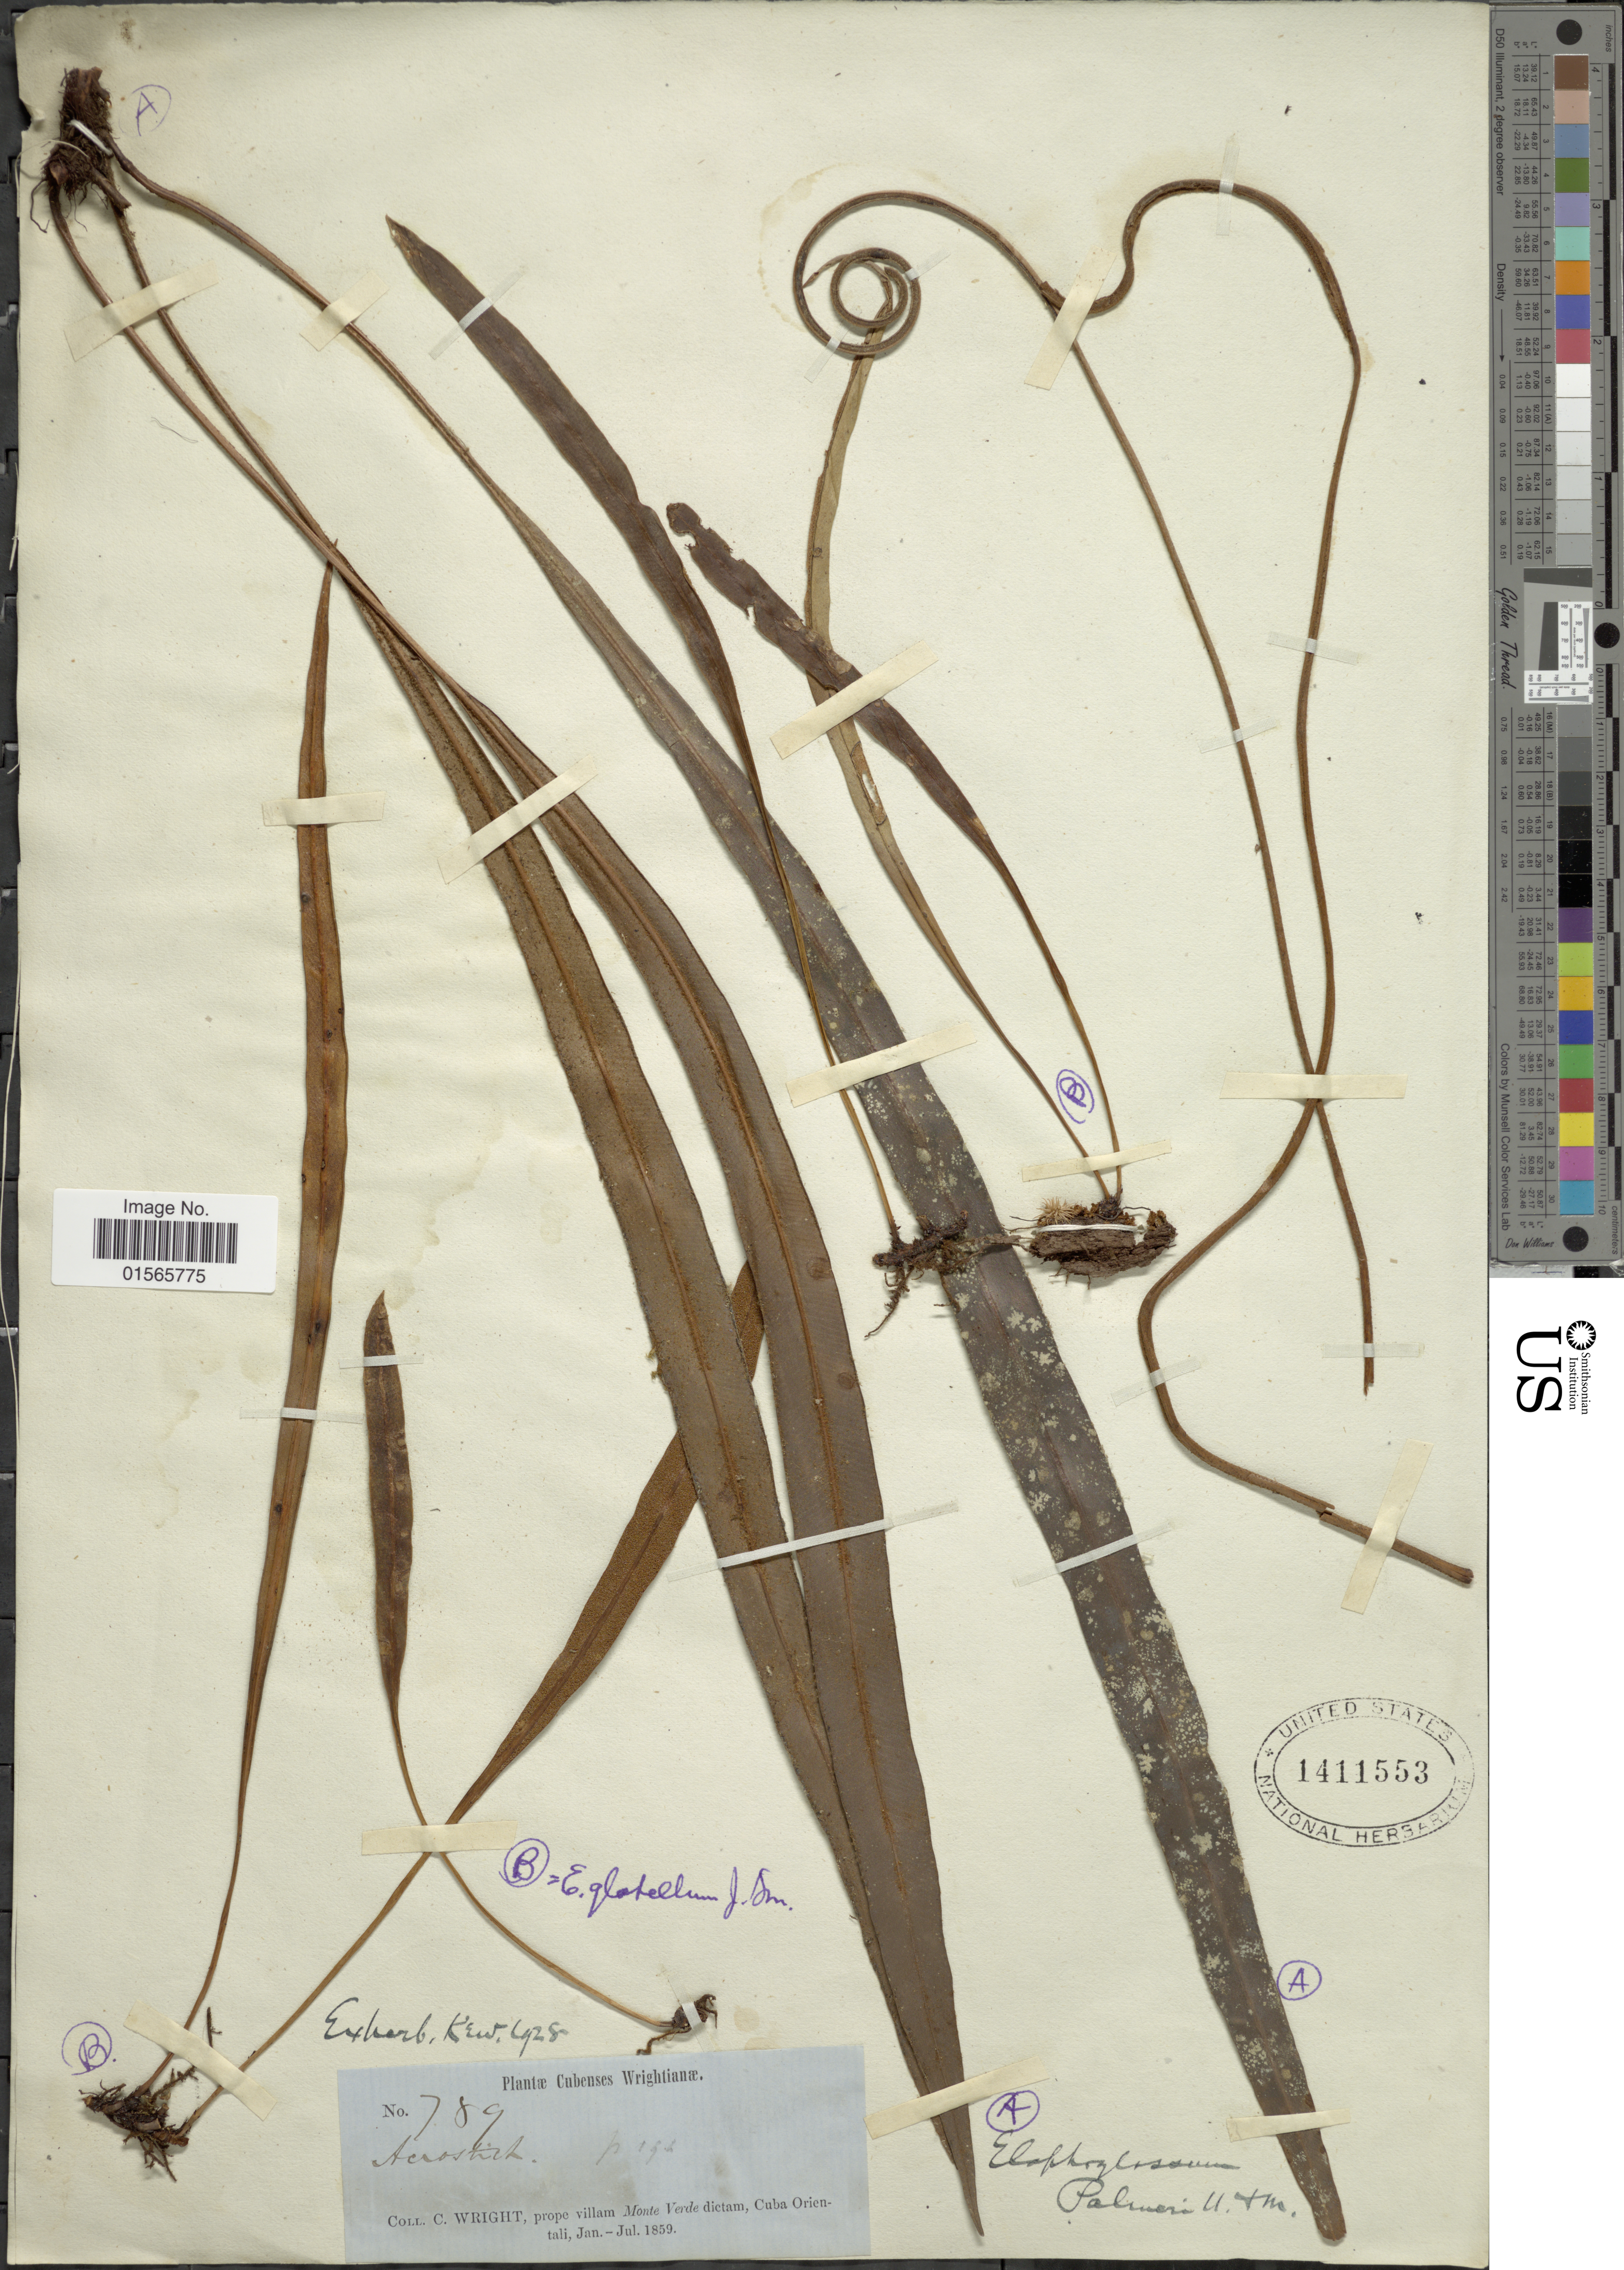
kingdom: Plantae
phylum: Tracheophyta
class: Polypodiopsida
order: Polypodiales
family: Dryopteridaceae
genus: Elaphoglossum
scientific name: Elaphoglossum palmeri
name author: Underw. & Maxon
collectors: C. Wright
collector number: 789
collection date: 1859-01/1859-07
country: Cuba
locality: Prope villam Monte Verde dictam, Cuba Orientali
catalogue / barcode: US 1411553